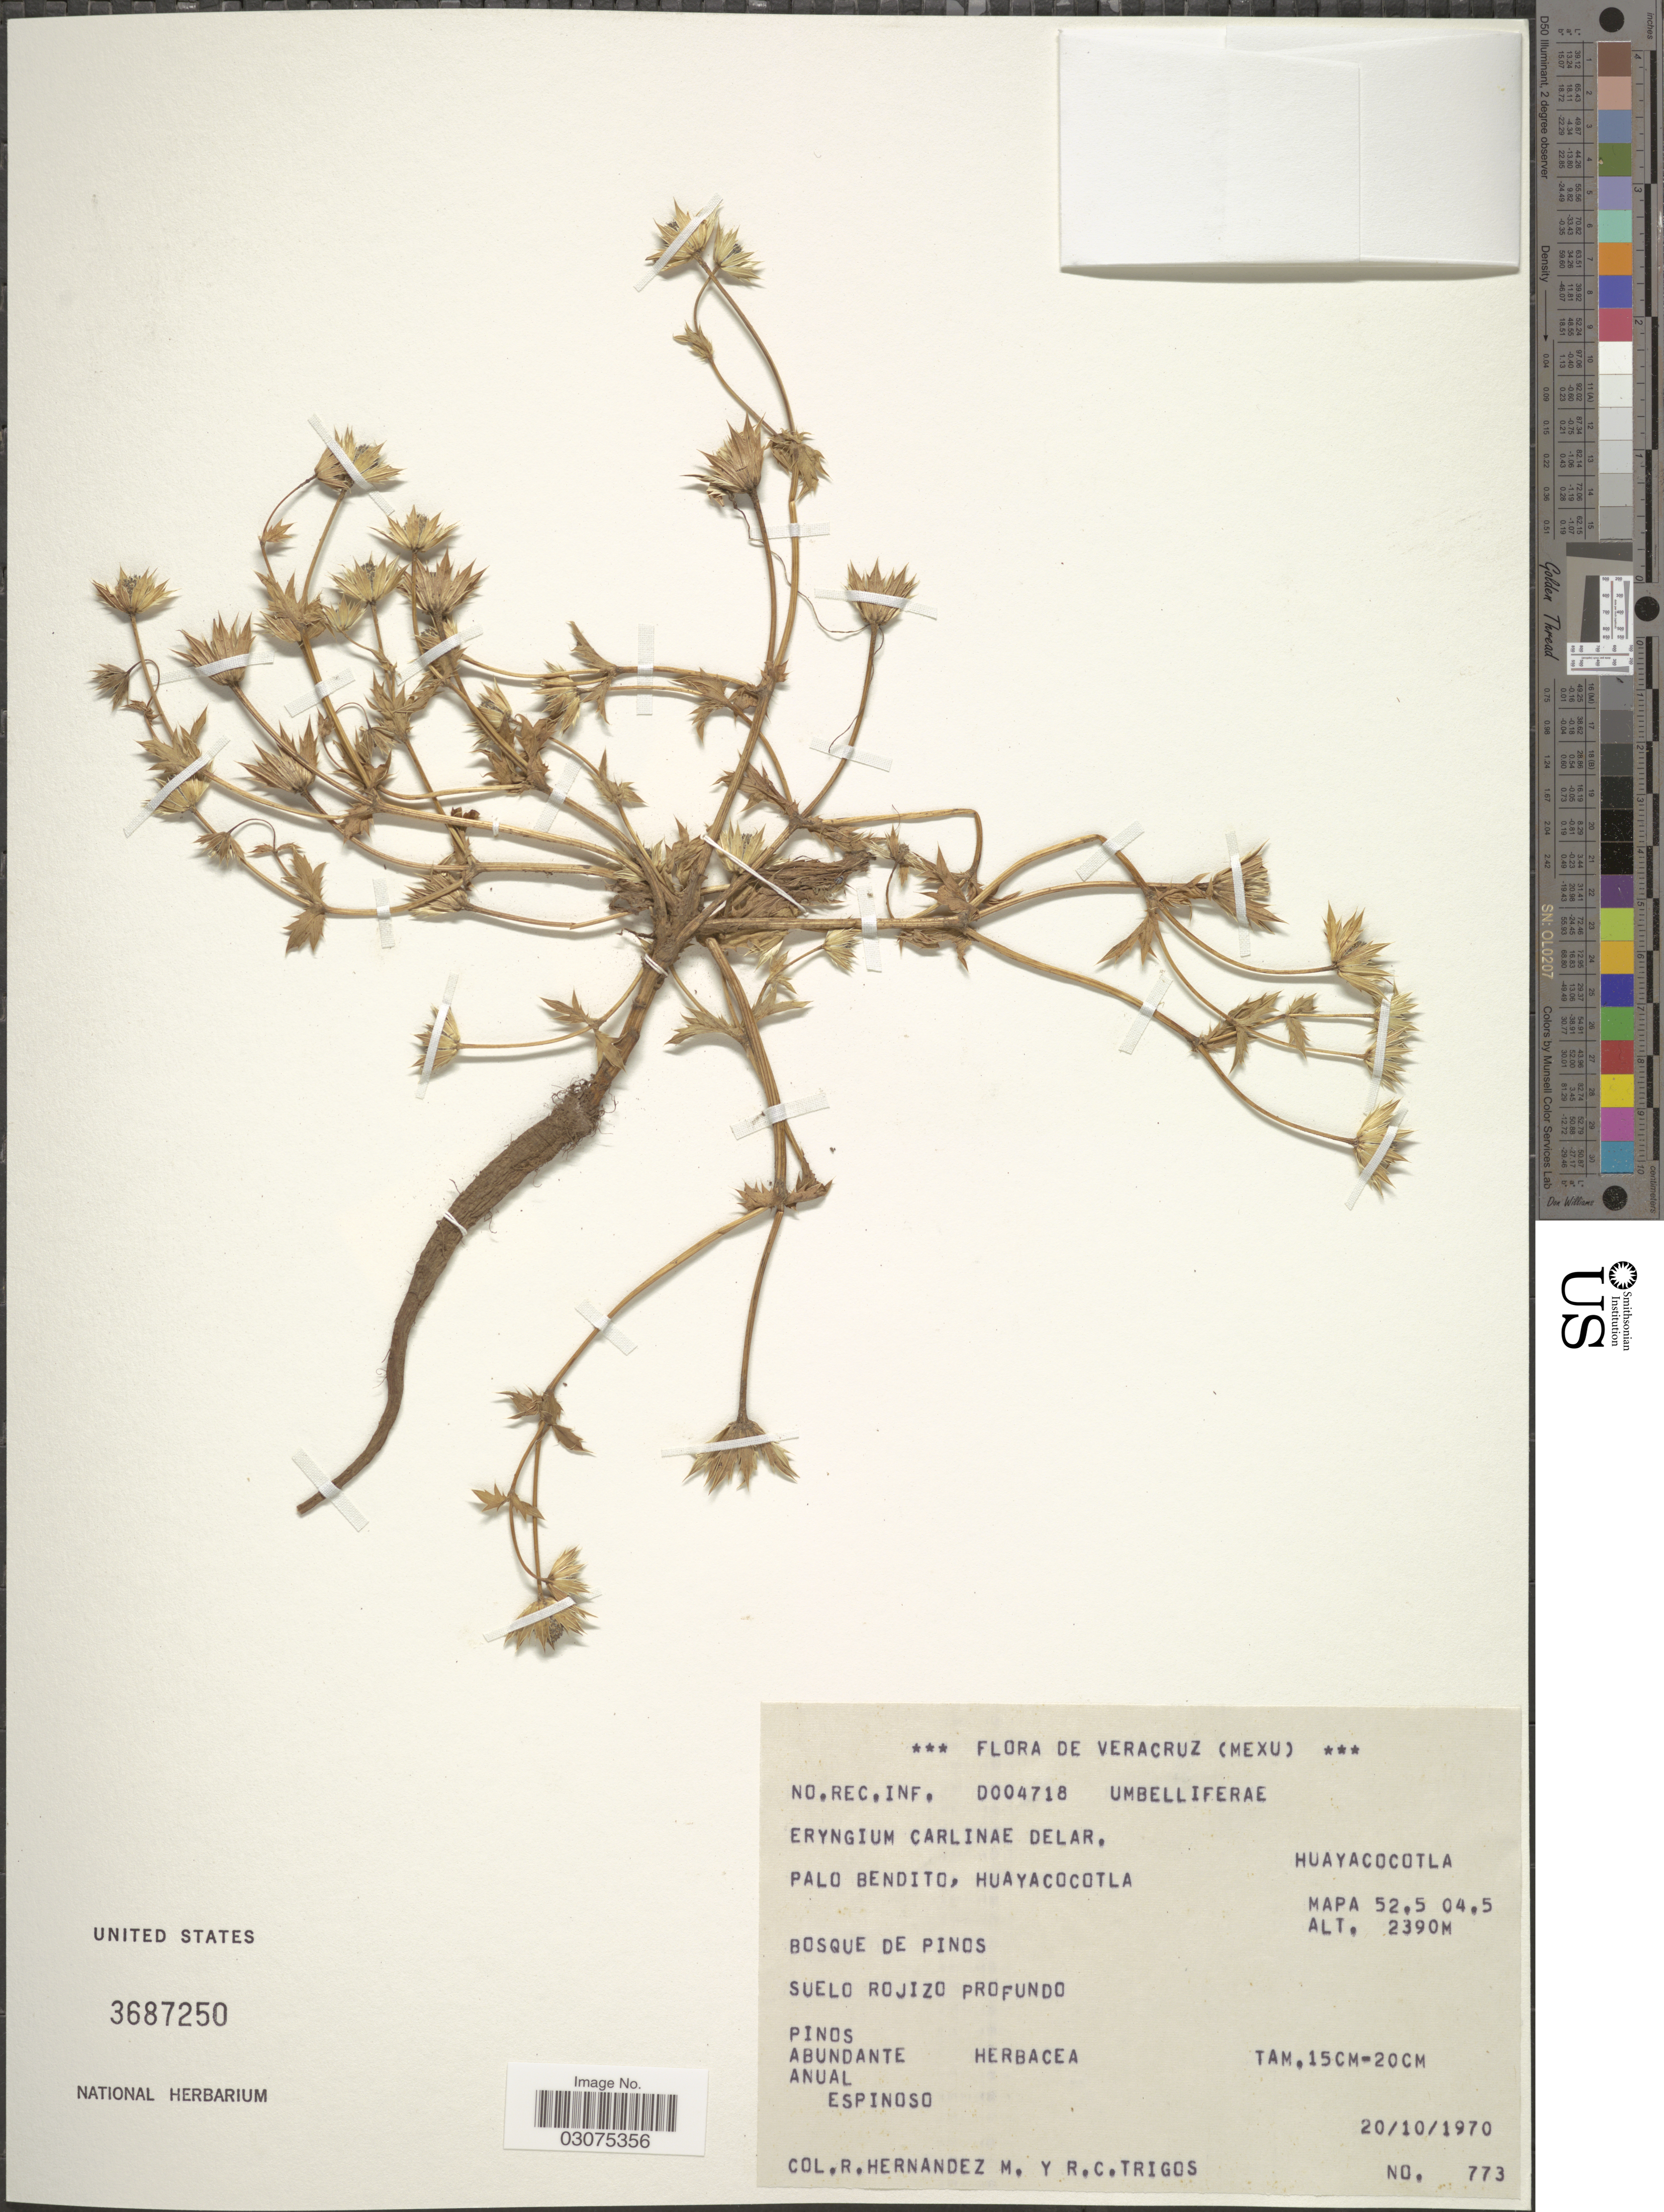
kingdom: Plantae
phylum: Tracheophyta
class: Magnoliopsida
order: Apiales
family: Apiaceae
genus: Eryngium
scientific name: Eryngium carlinae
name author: F. Delaroche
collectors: R. Hernández M. & R. Trigos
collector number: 773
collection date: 1970-10-20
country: Mexico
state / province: Veracruz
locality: Veracruz. Palo Bendito. Mapa 52.5 04.5.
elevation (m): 2390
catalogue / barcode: US 3687250